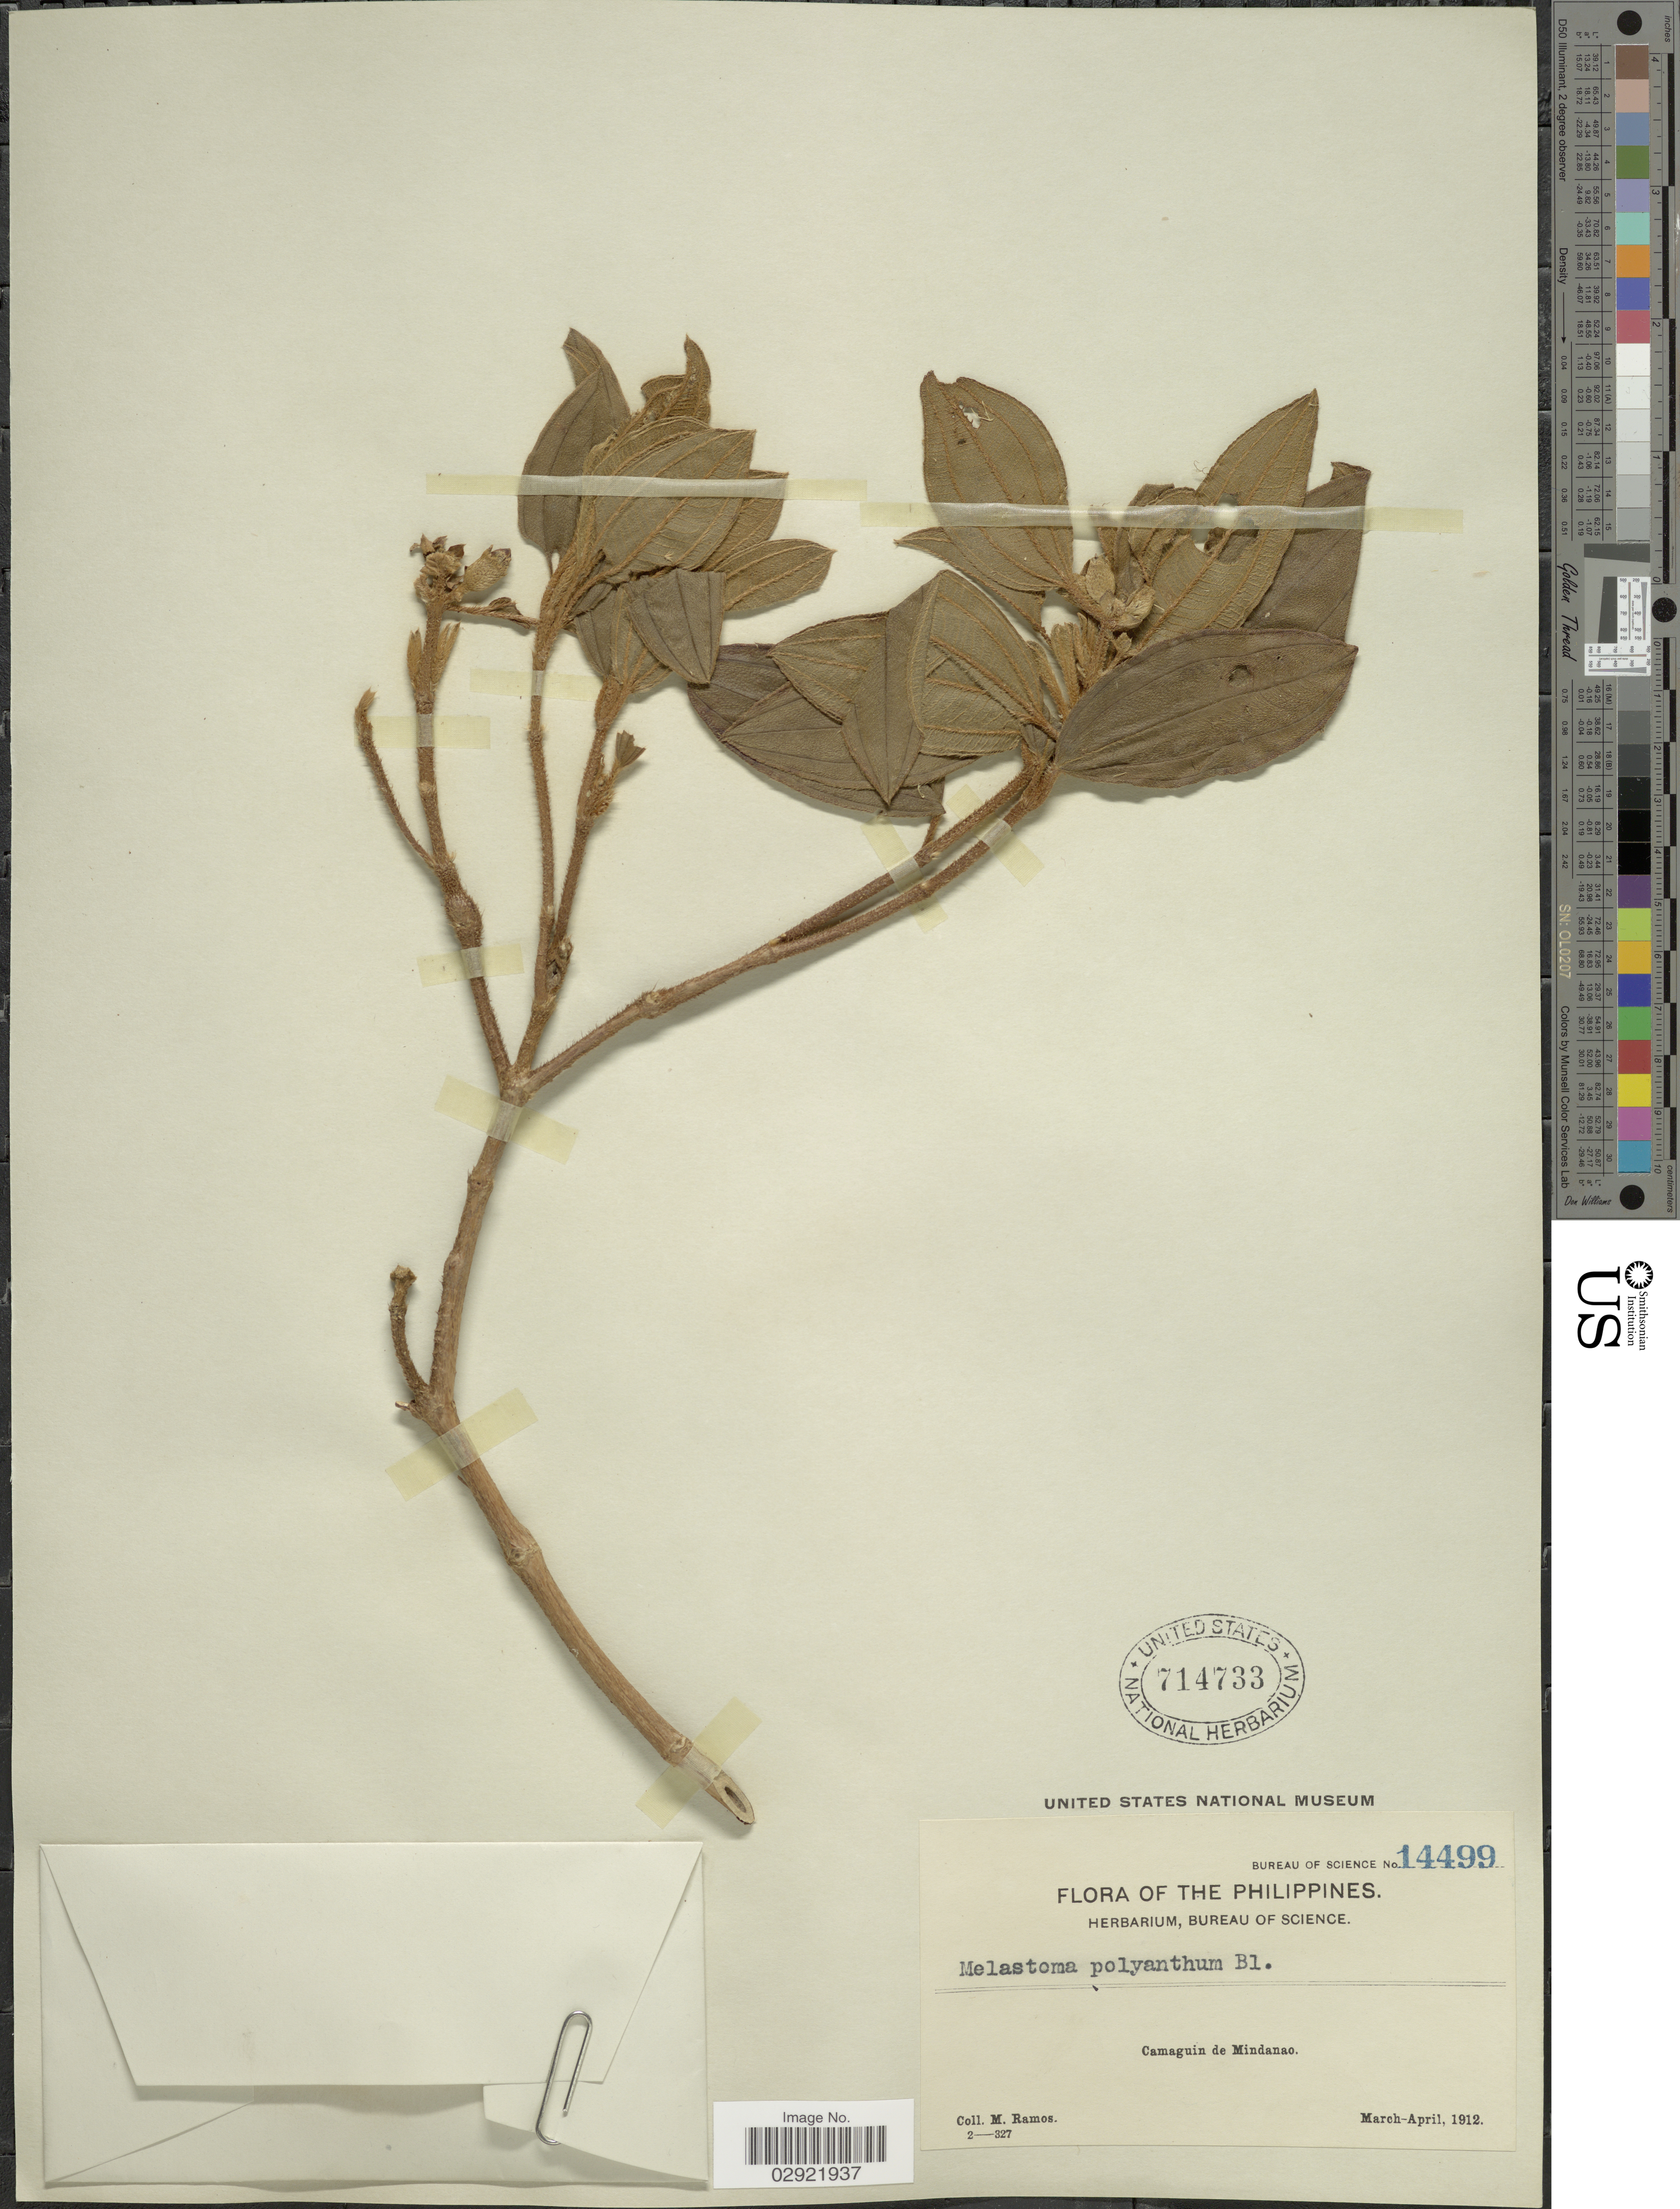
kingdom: Plantae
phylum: Tracheophyta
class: Magnoliopsida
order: Myrtales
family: Melastomataceae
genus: Melastoma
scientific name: Melastoma malabathricum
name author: L.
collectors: M. Ramos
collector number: Bureau of Science 14499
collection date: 1912-03/1912-04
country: Philippines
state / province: Northern Mindanao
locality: Camaguin de Mindanao.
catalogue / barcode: US 714733